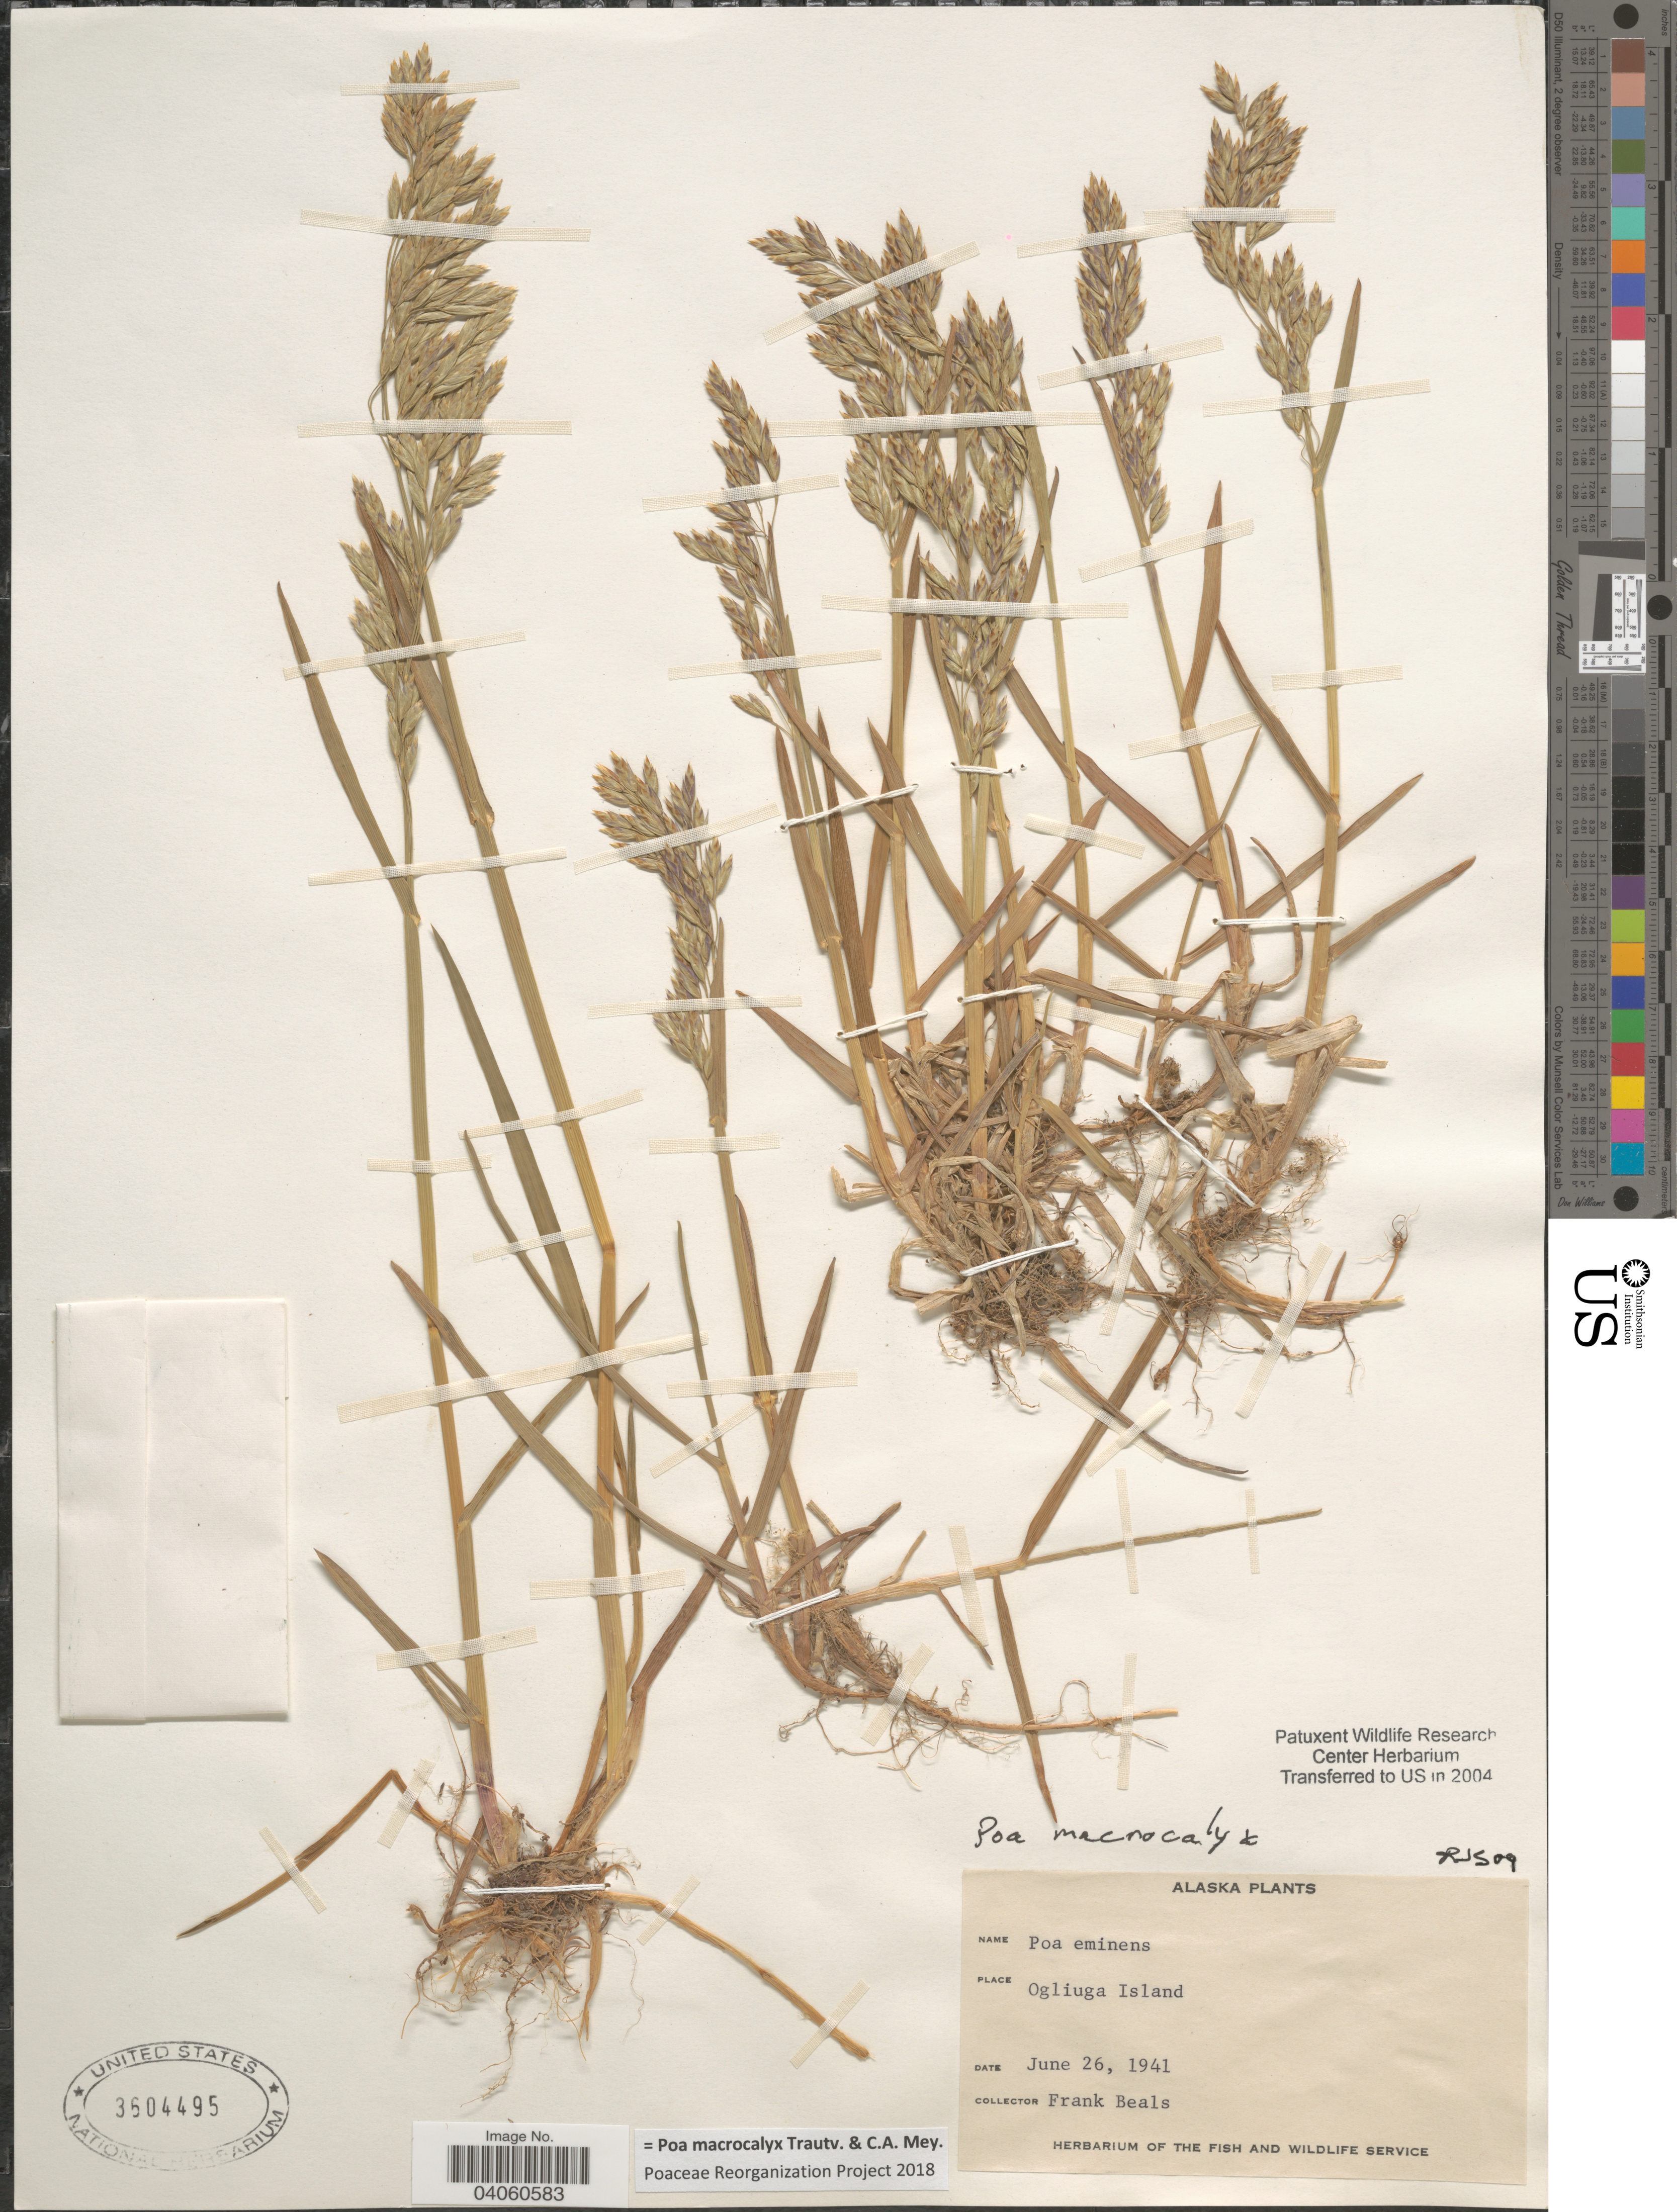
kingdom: Plantae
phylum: Tracheophyta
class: Liliopsida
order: Poales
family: Poaceae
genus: Poa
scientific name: Poa macrocalyx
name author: Trautv. & C.A. Mey.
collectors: F. Beals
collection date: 1941-06-26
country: United States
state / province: Alaska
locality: Ogliuga Island.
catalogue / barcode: US 3604495